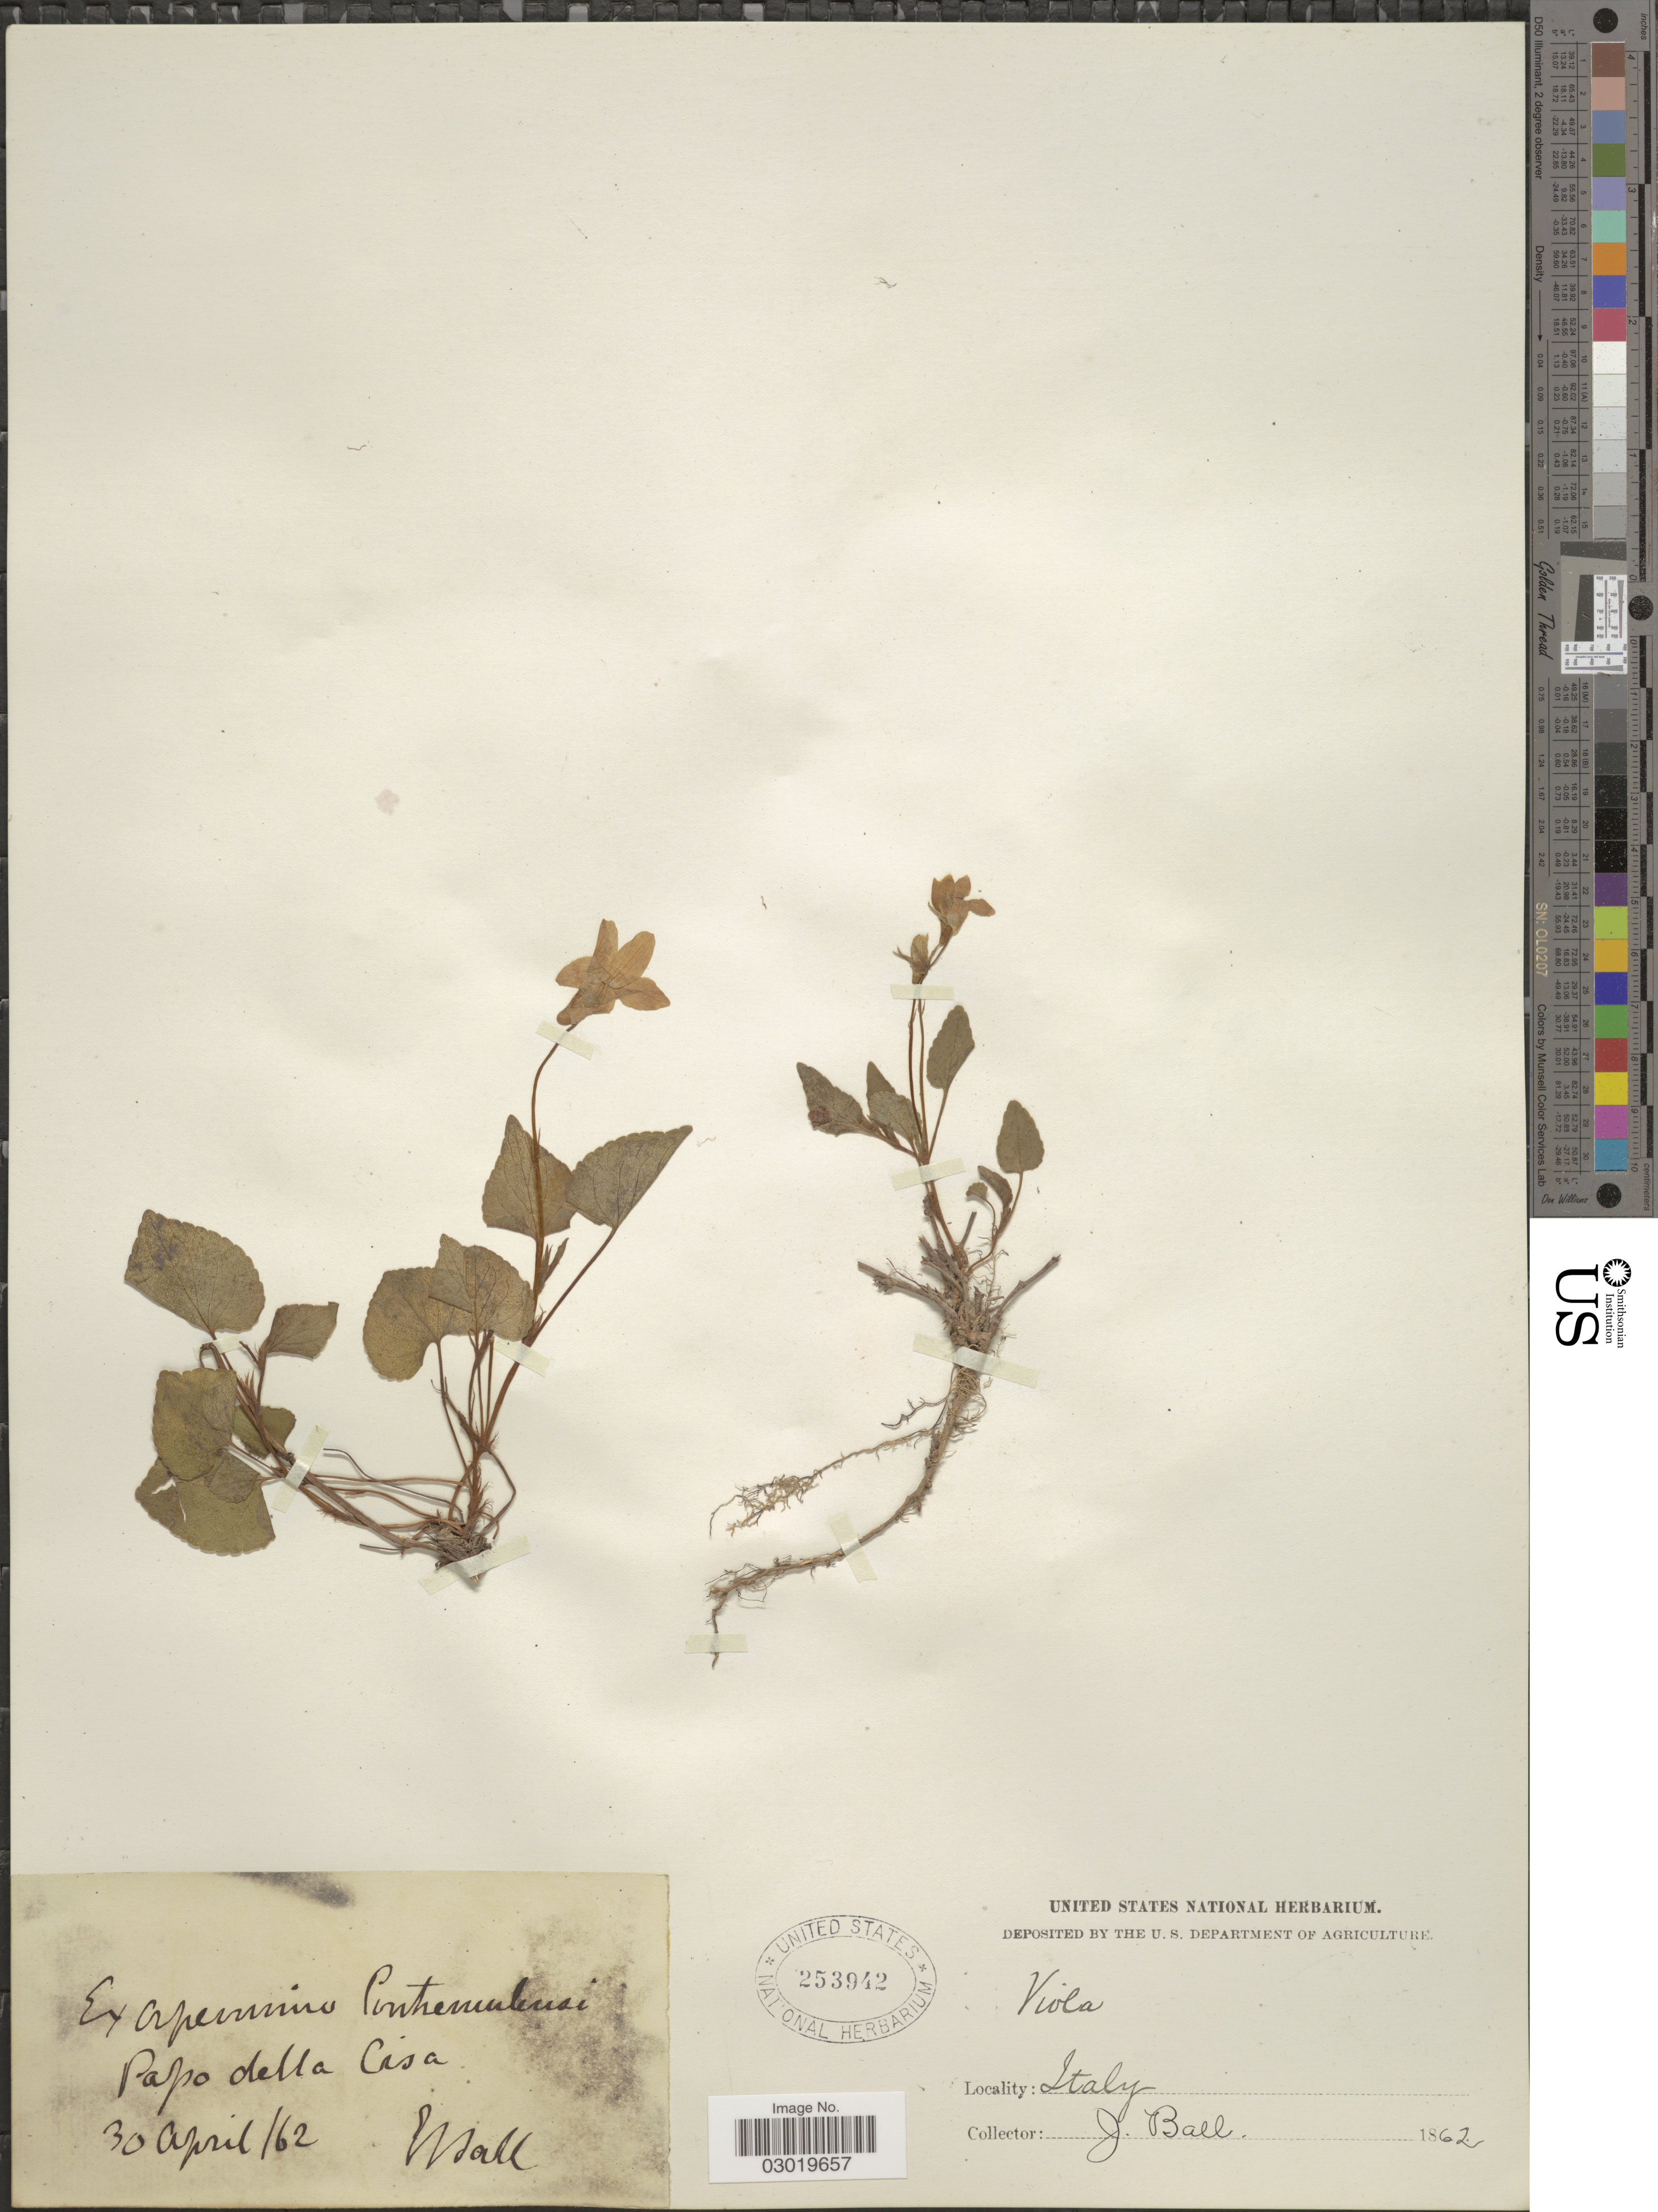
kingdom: Plantae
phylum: Tracheophyta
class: Magnoliopsida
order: Malpighiales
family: Violaceae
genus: Viola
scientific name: Viola sp.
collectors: J. Ball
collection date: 1862-04-30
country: Italy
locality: Apermino Pontre [illegible text] Papo delta Cisa.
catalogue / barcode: US 253942